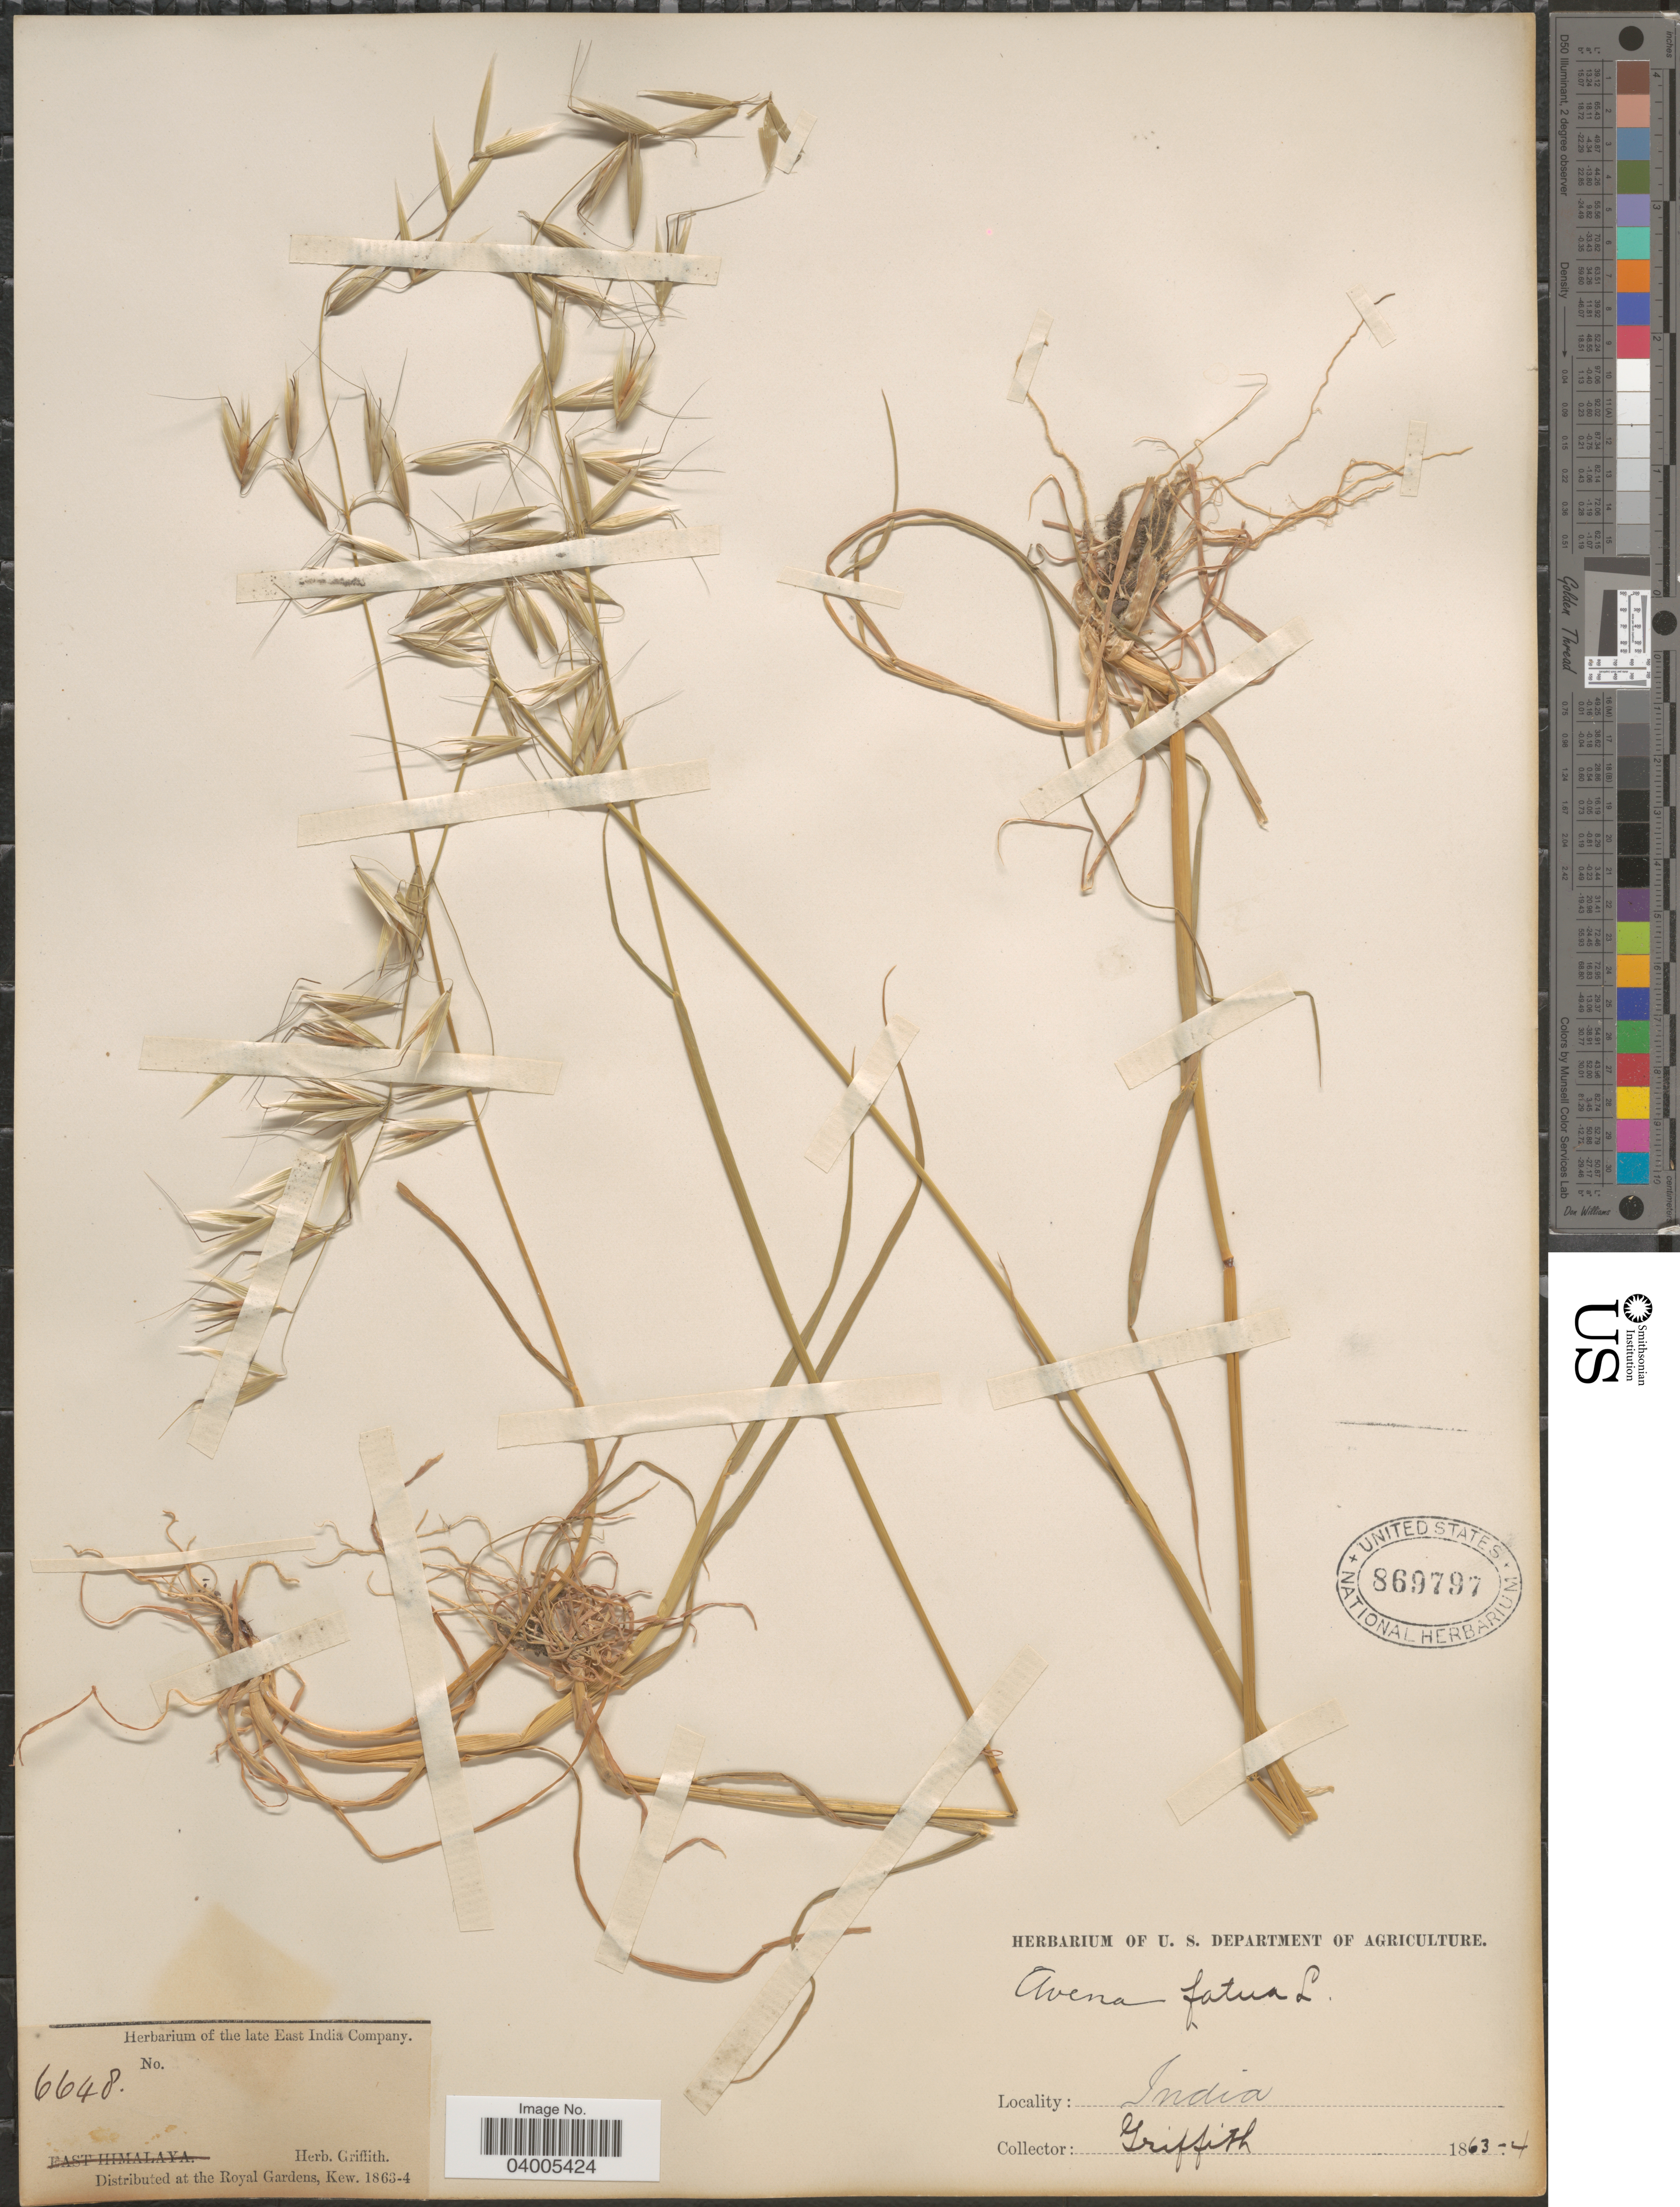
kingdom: Plantae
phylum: Tracheophyta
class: Liliopsida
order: Poales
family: Poaceae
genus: Avena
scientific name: Avena fatua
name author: L.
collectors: -. Griffith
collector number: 6648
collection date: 1863/1864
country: India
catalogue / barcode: US 869797